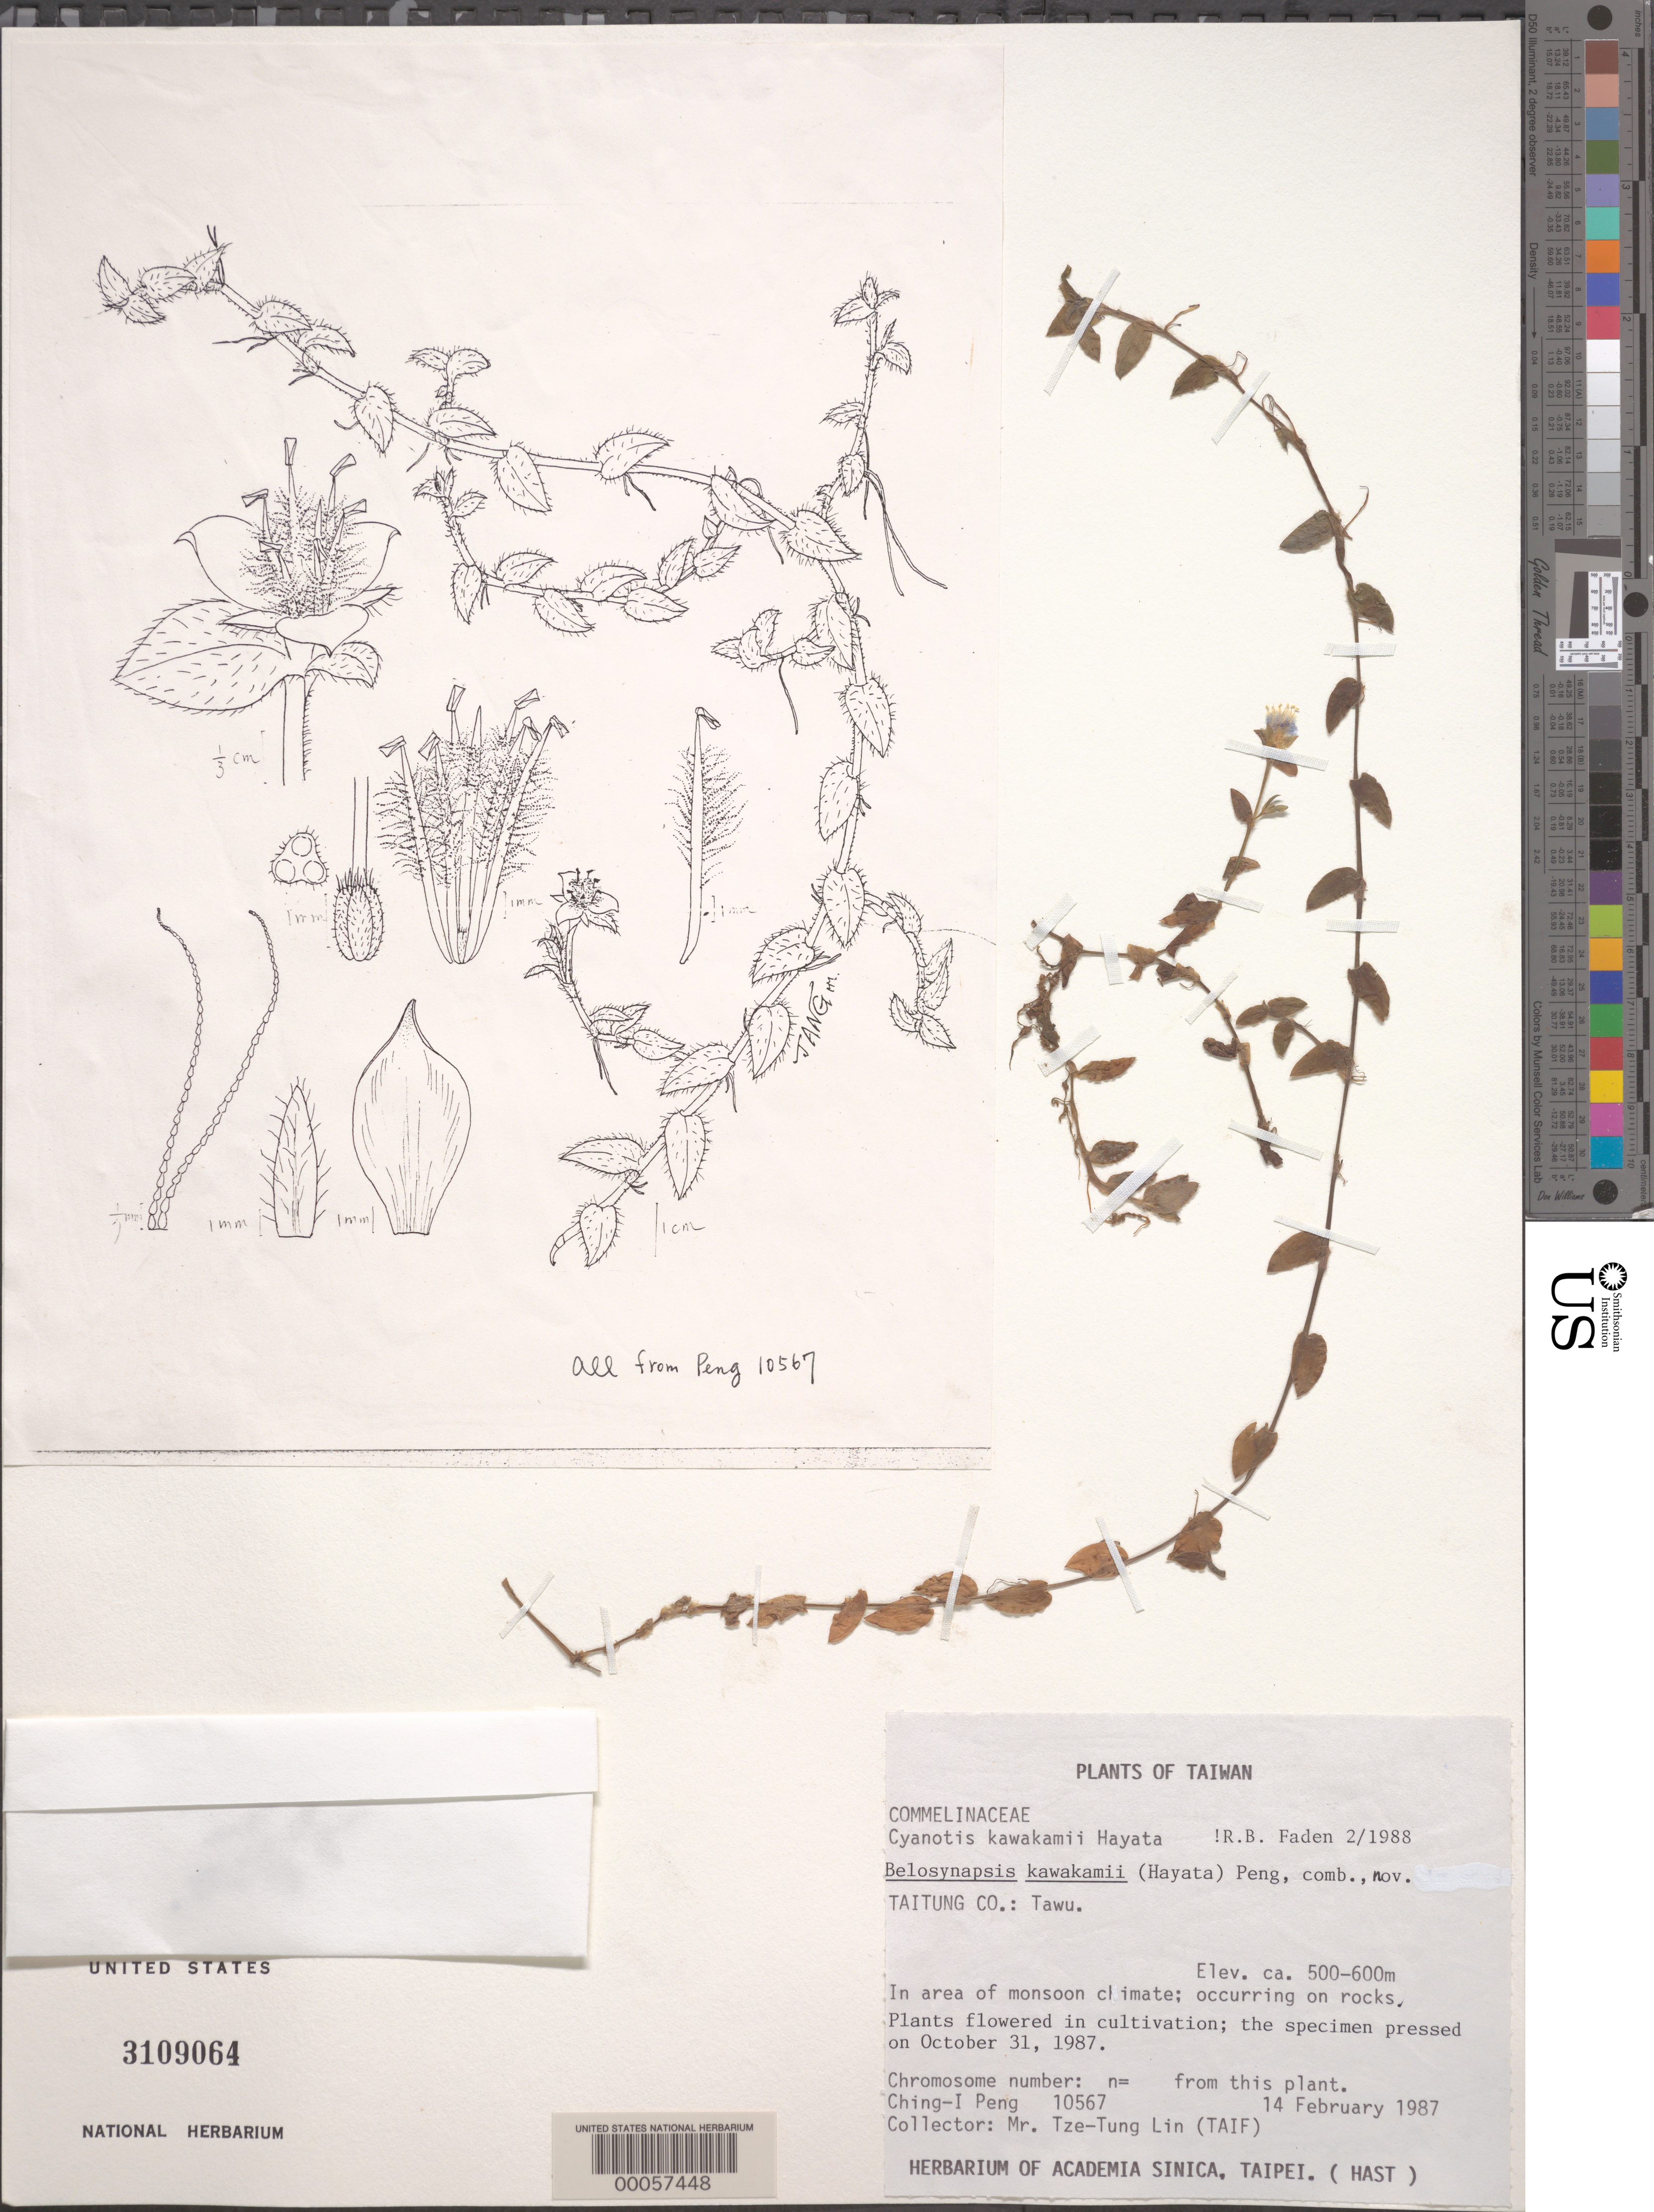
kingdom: Plantae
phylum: Tracheophyta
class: Liliopsida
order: Commelinales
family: Commelinaceae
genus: Belosynapsis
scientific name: Belosynapsis kawakamii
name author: (Hayata) C.I. Peng & Y.J. Chen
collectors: T. Lin & C. Peng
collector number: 10567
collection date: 1987-02-14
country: Taiwan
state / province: Taitung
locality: Taitung Co.: Tawu.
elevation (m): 500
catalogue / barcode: US 3109064